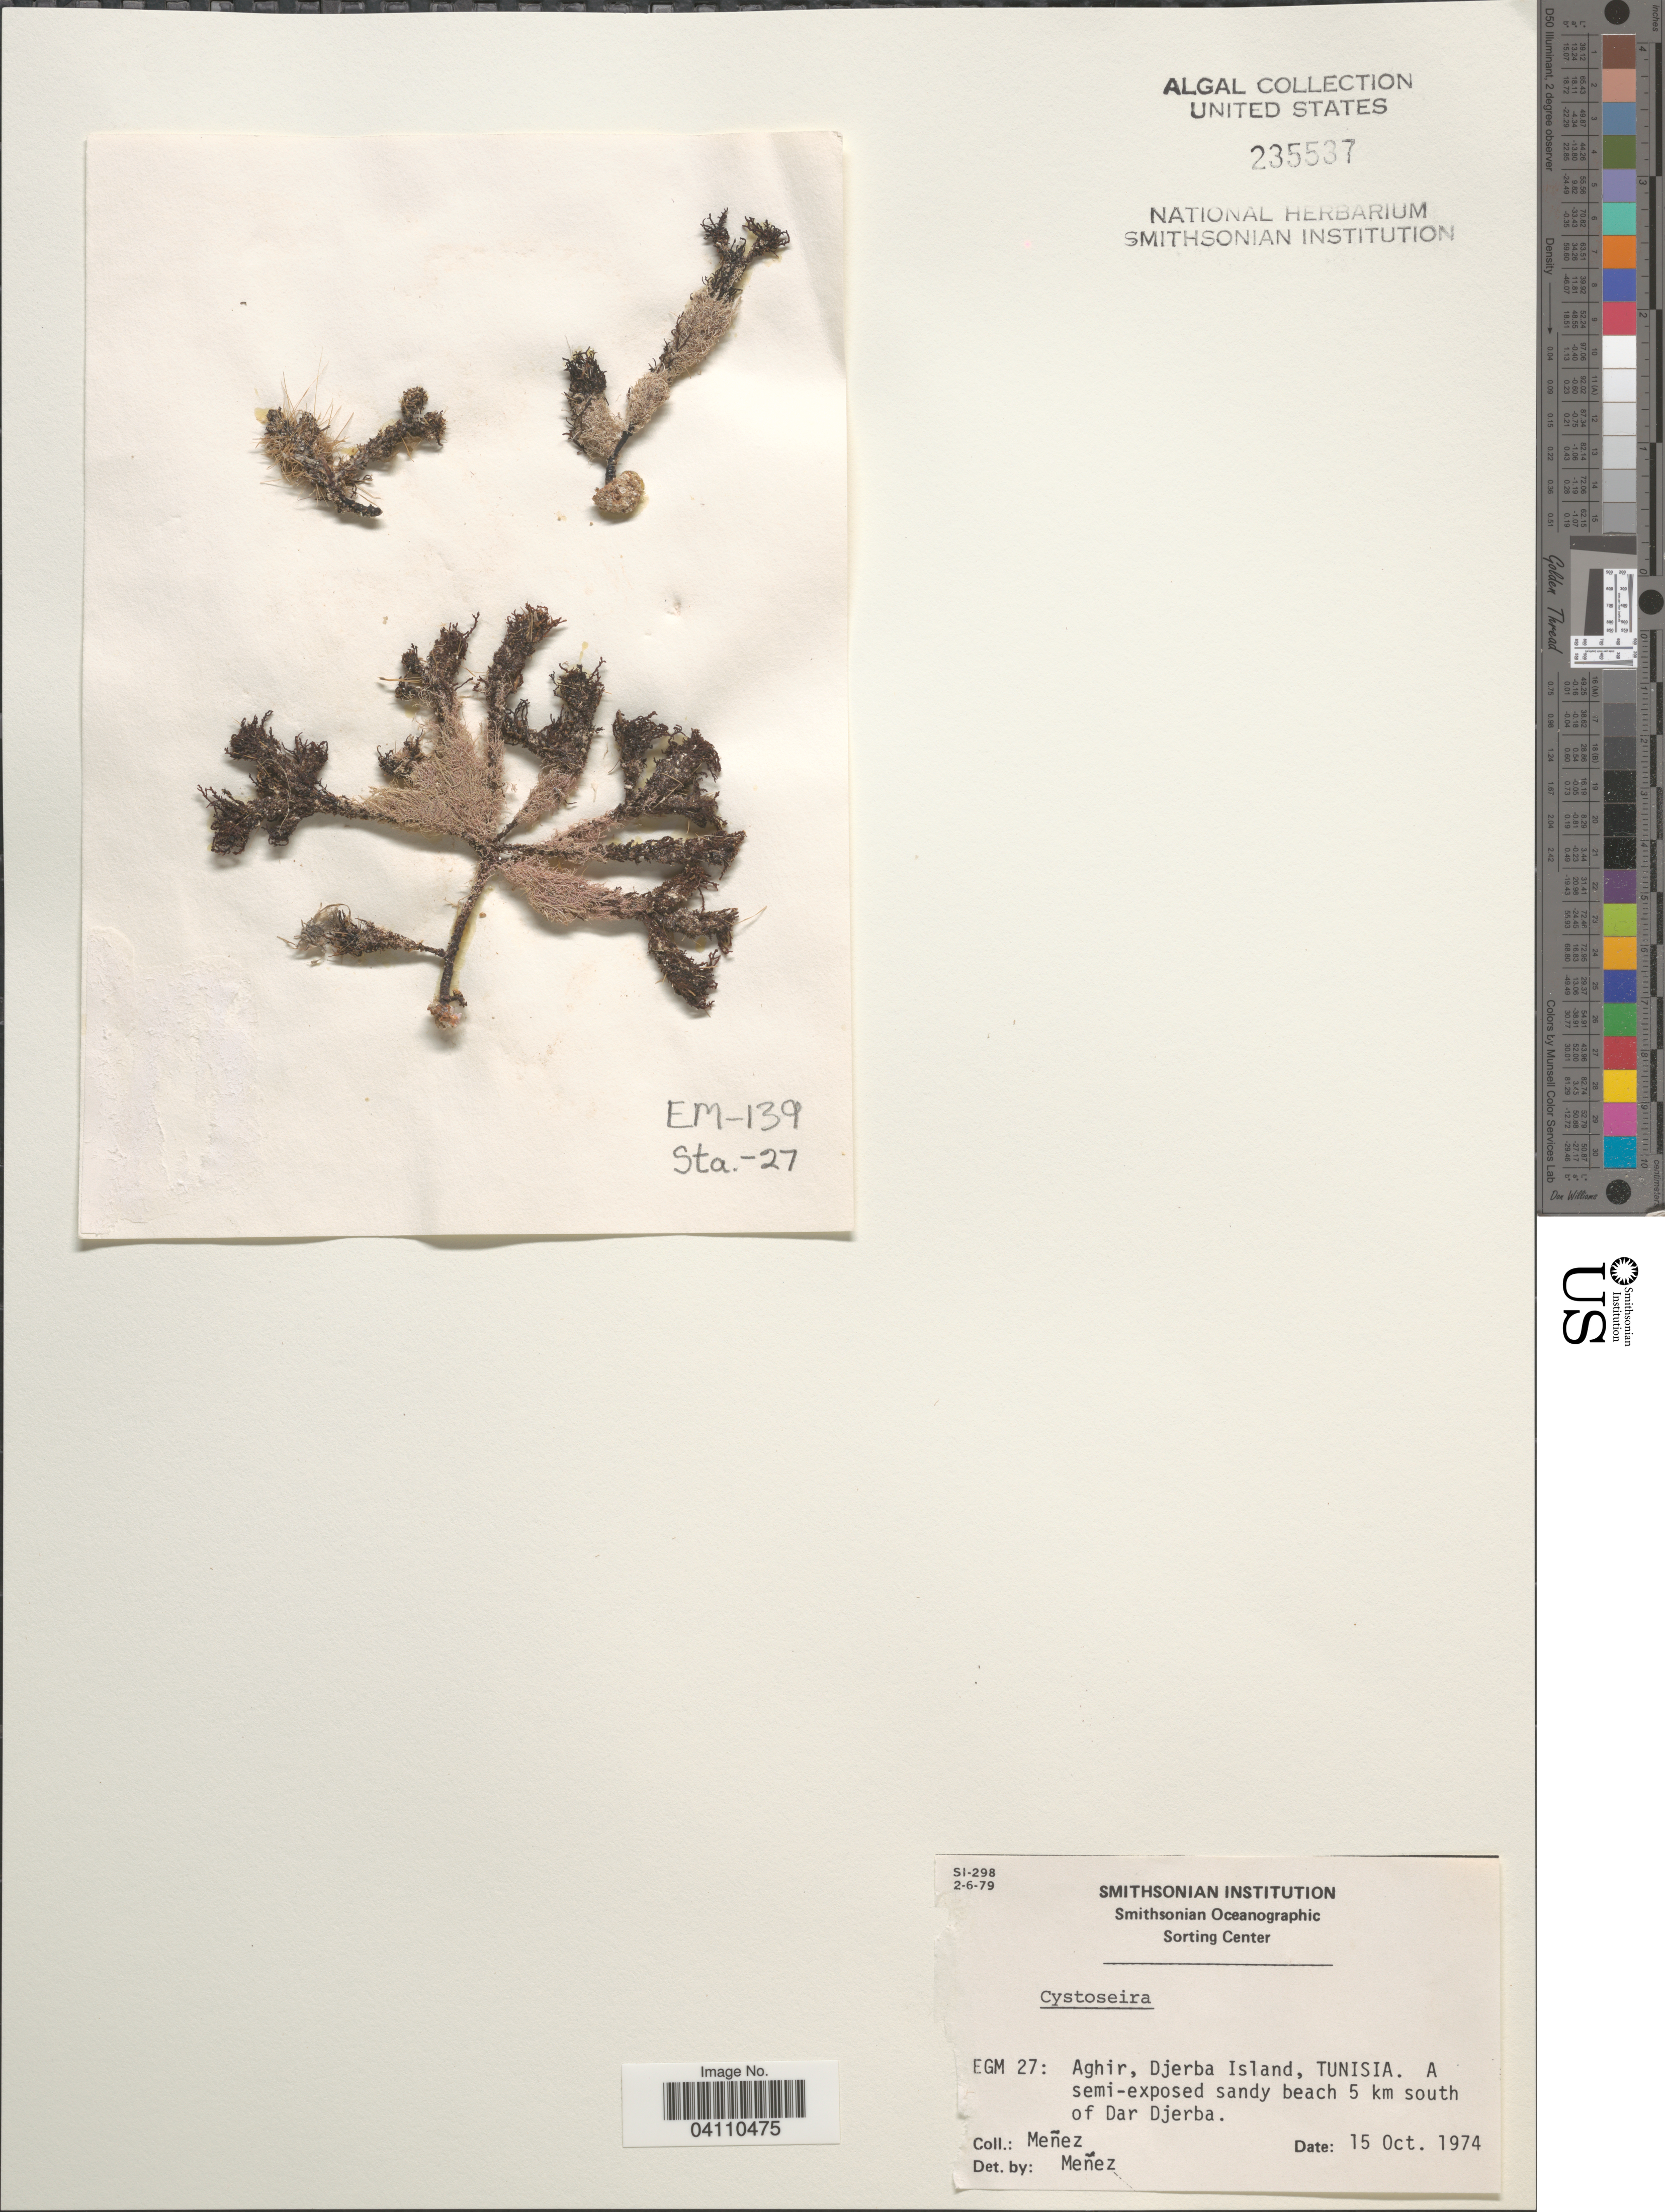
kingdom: Chromista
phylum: Ochrophyta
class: Phaeophyceae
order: Fucales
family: Sargassaceae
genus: Cystoseira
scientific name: Cystoseira sp.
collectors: Menez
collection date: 1974-10-15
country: Tunisia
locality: EGM 27: Aghir, Djerba Island, Tunisia. A semi-exposed sandy beach 5 km south of Dar Djerba.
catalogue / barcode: US 235537